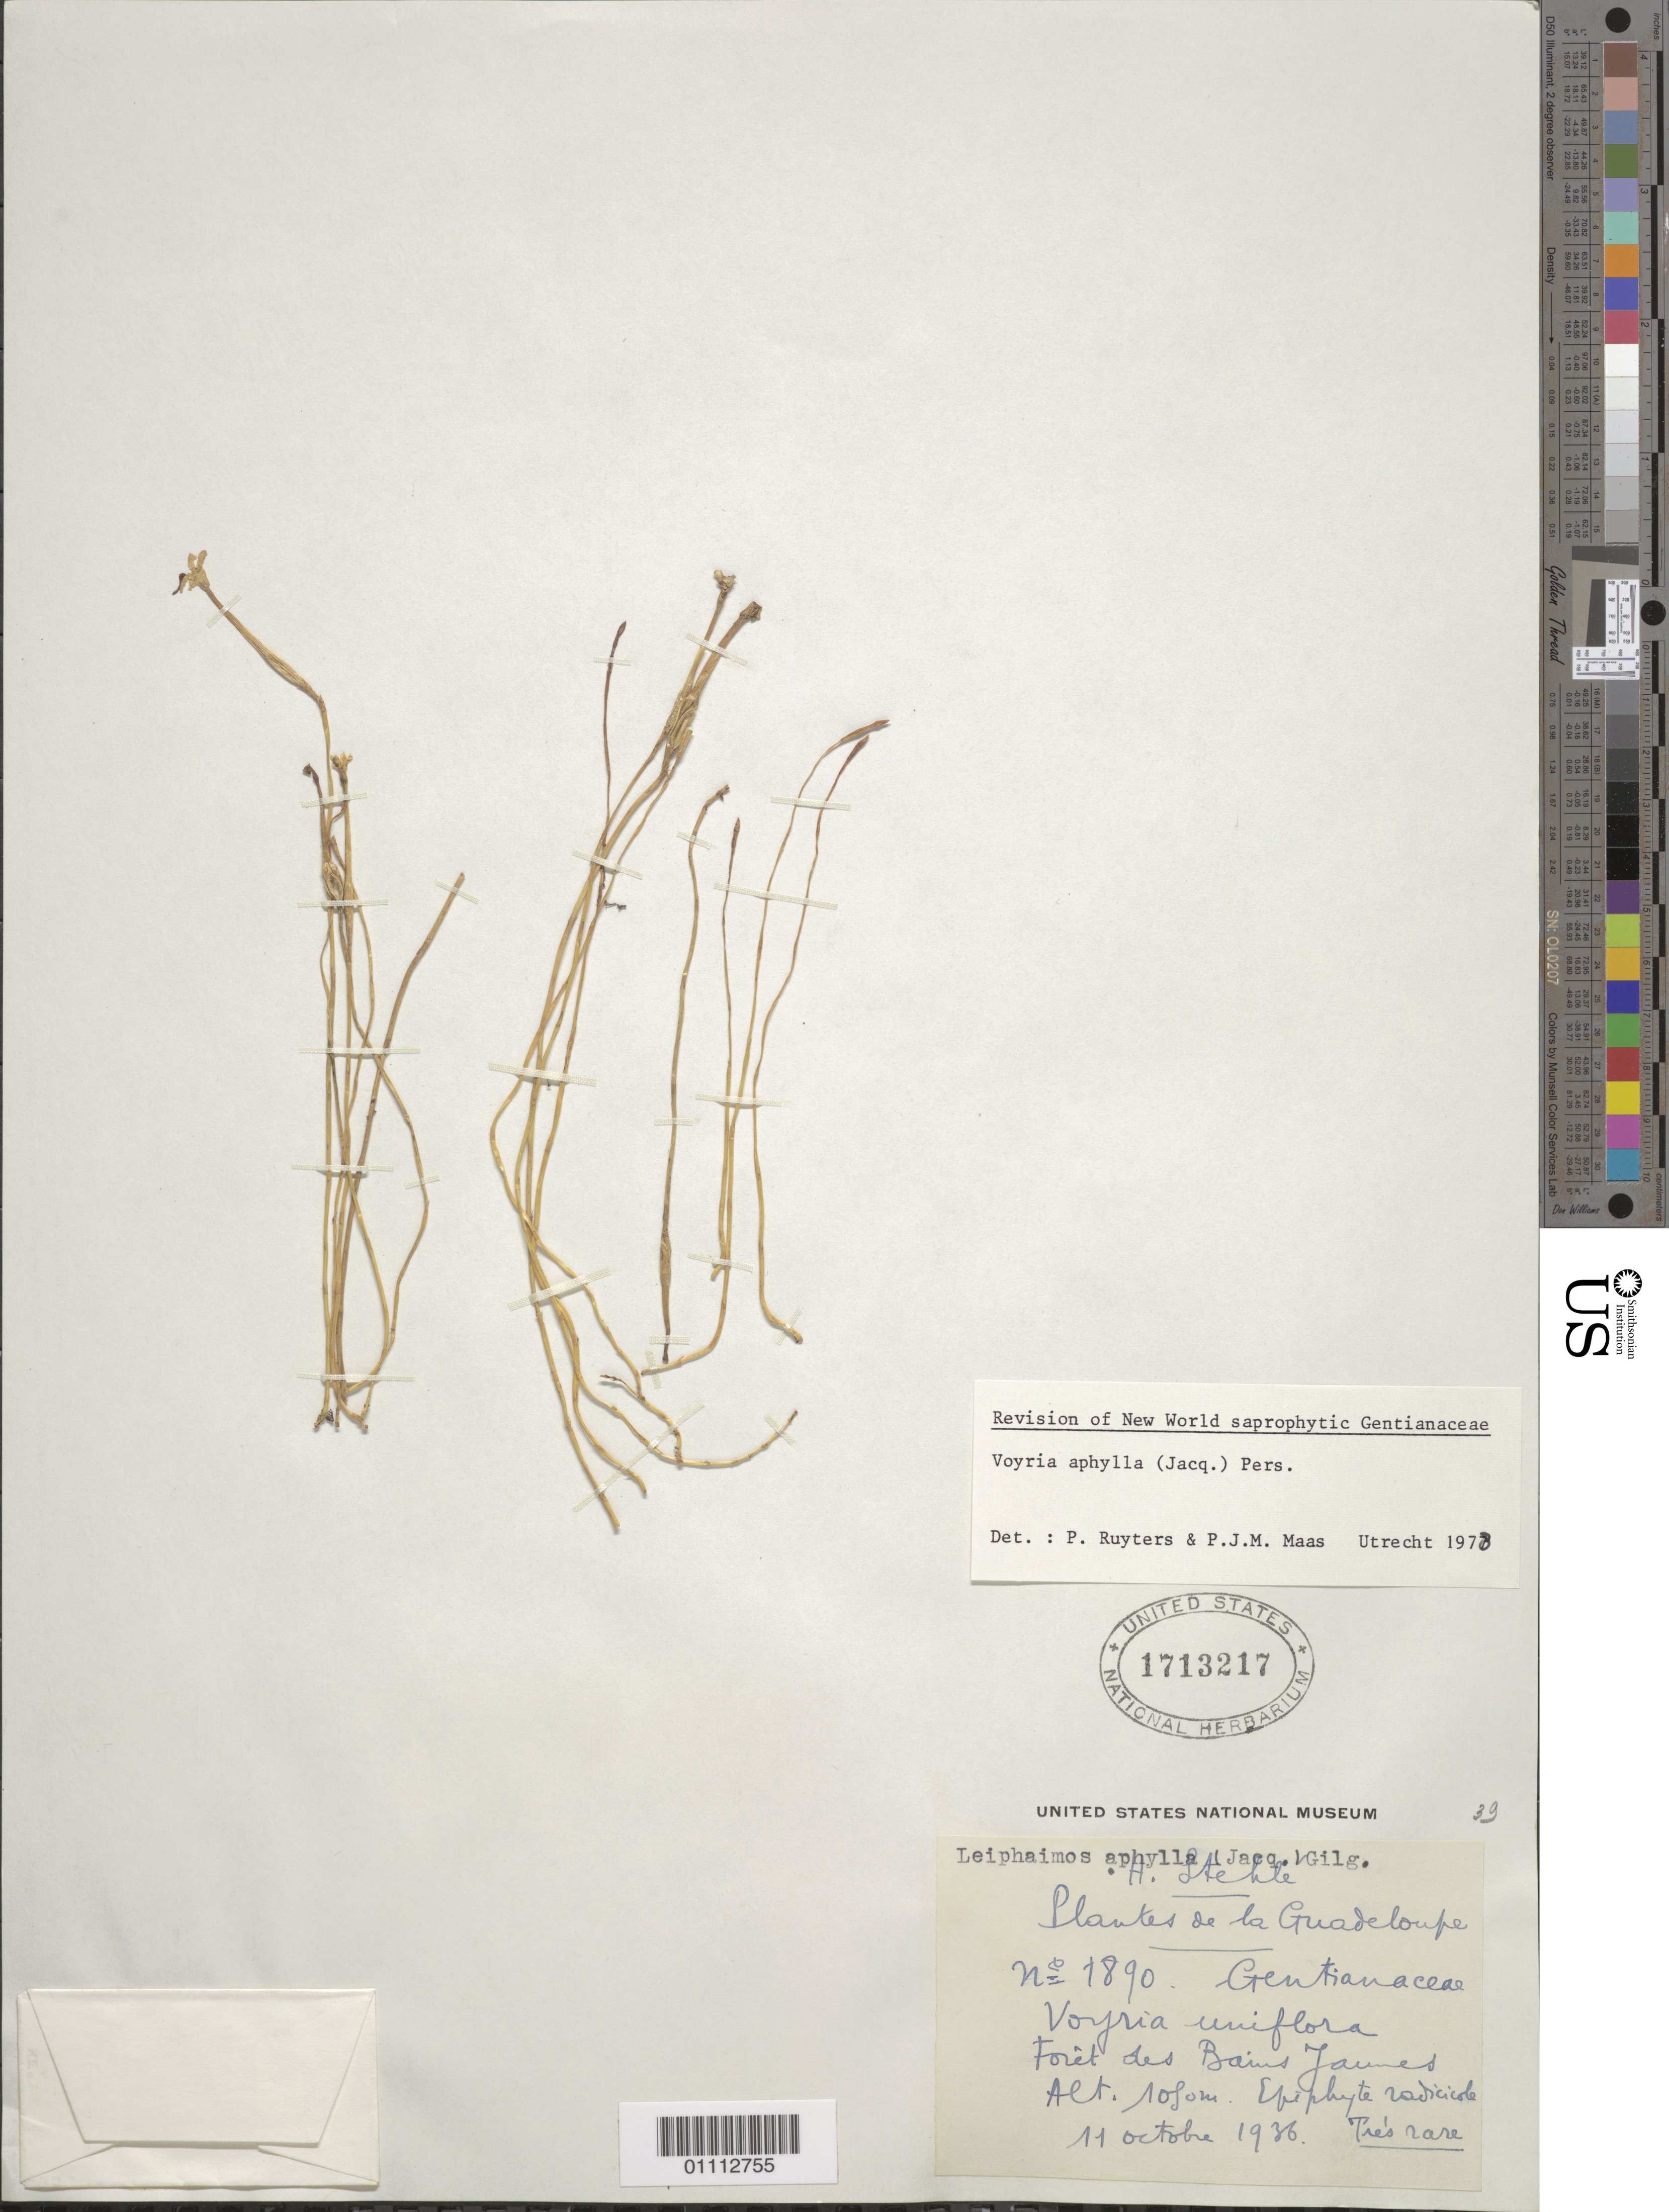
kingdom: Plantae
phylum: Tracheophyta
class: Magnoliopsida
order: Gentianales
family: Gentianaceae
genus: Voyria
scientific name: Voyria aphylla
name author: (Jacq.) Pers.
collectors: H. Stehlé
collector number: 1890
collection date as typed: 11 Oct 1936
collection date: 1936-10-11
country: Guadeloupe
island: Basse Terre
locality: Foret des Bains Jaunes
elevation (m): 1050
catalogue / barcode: US 1713217